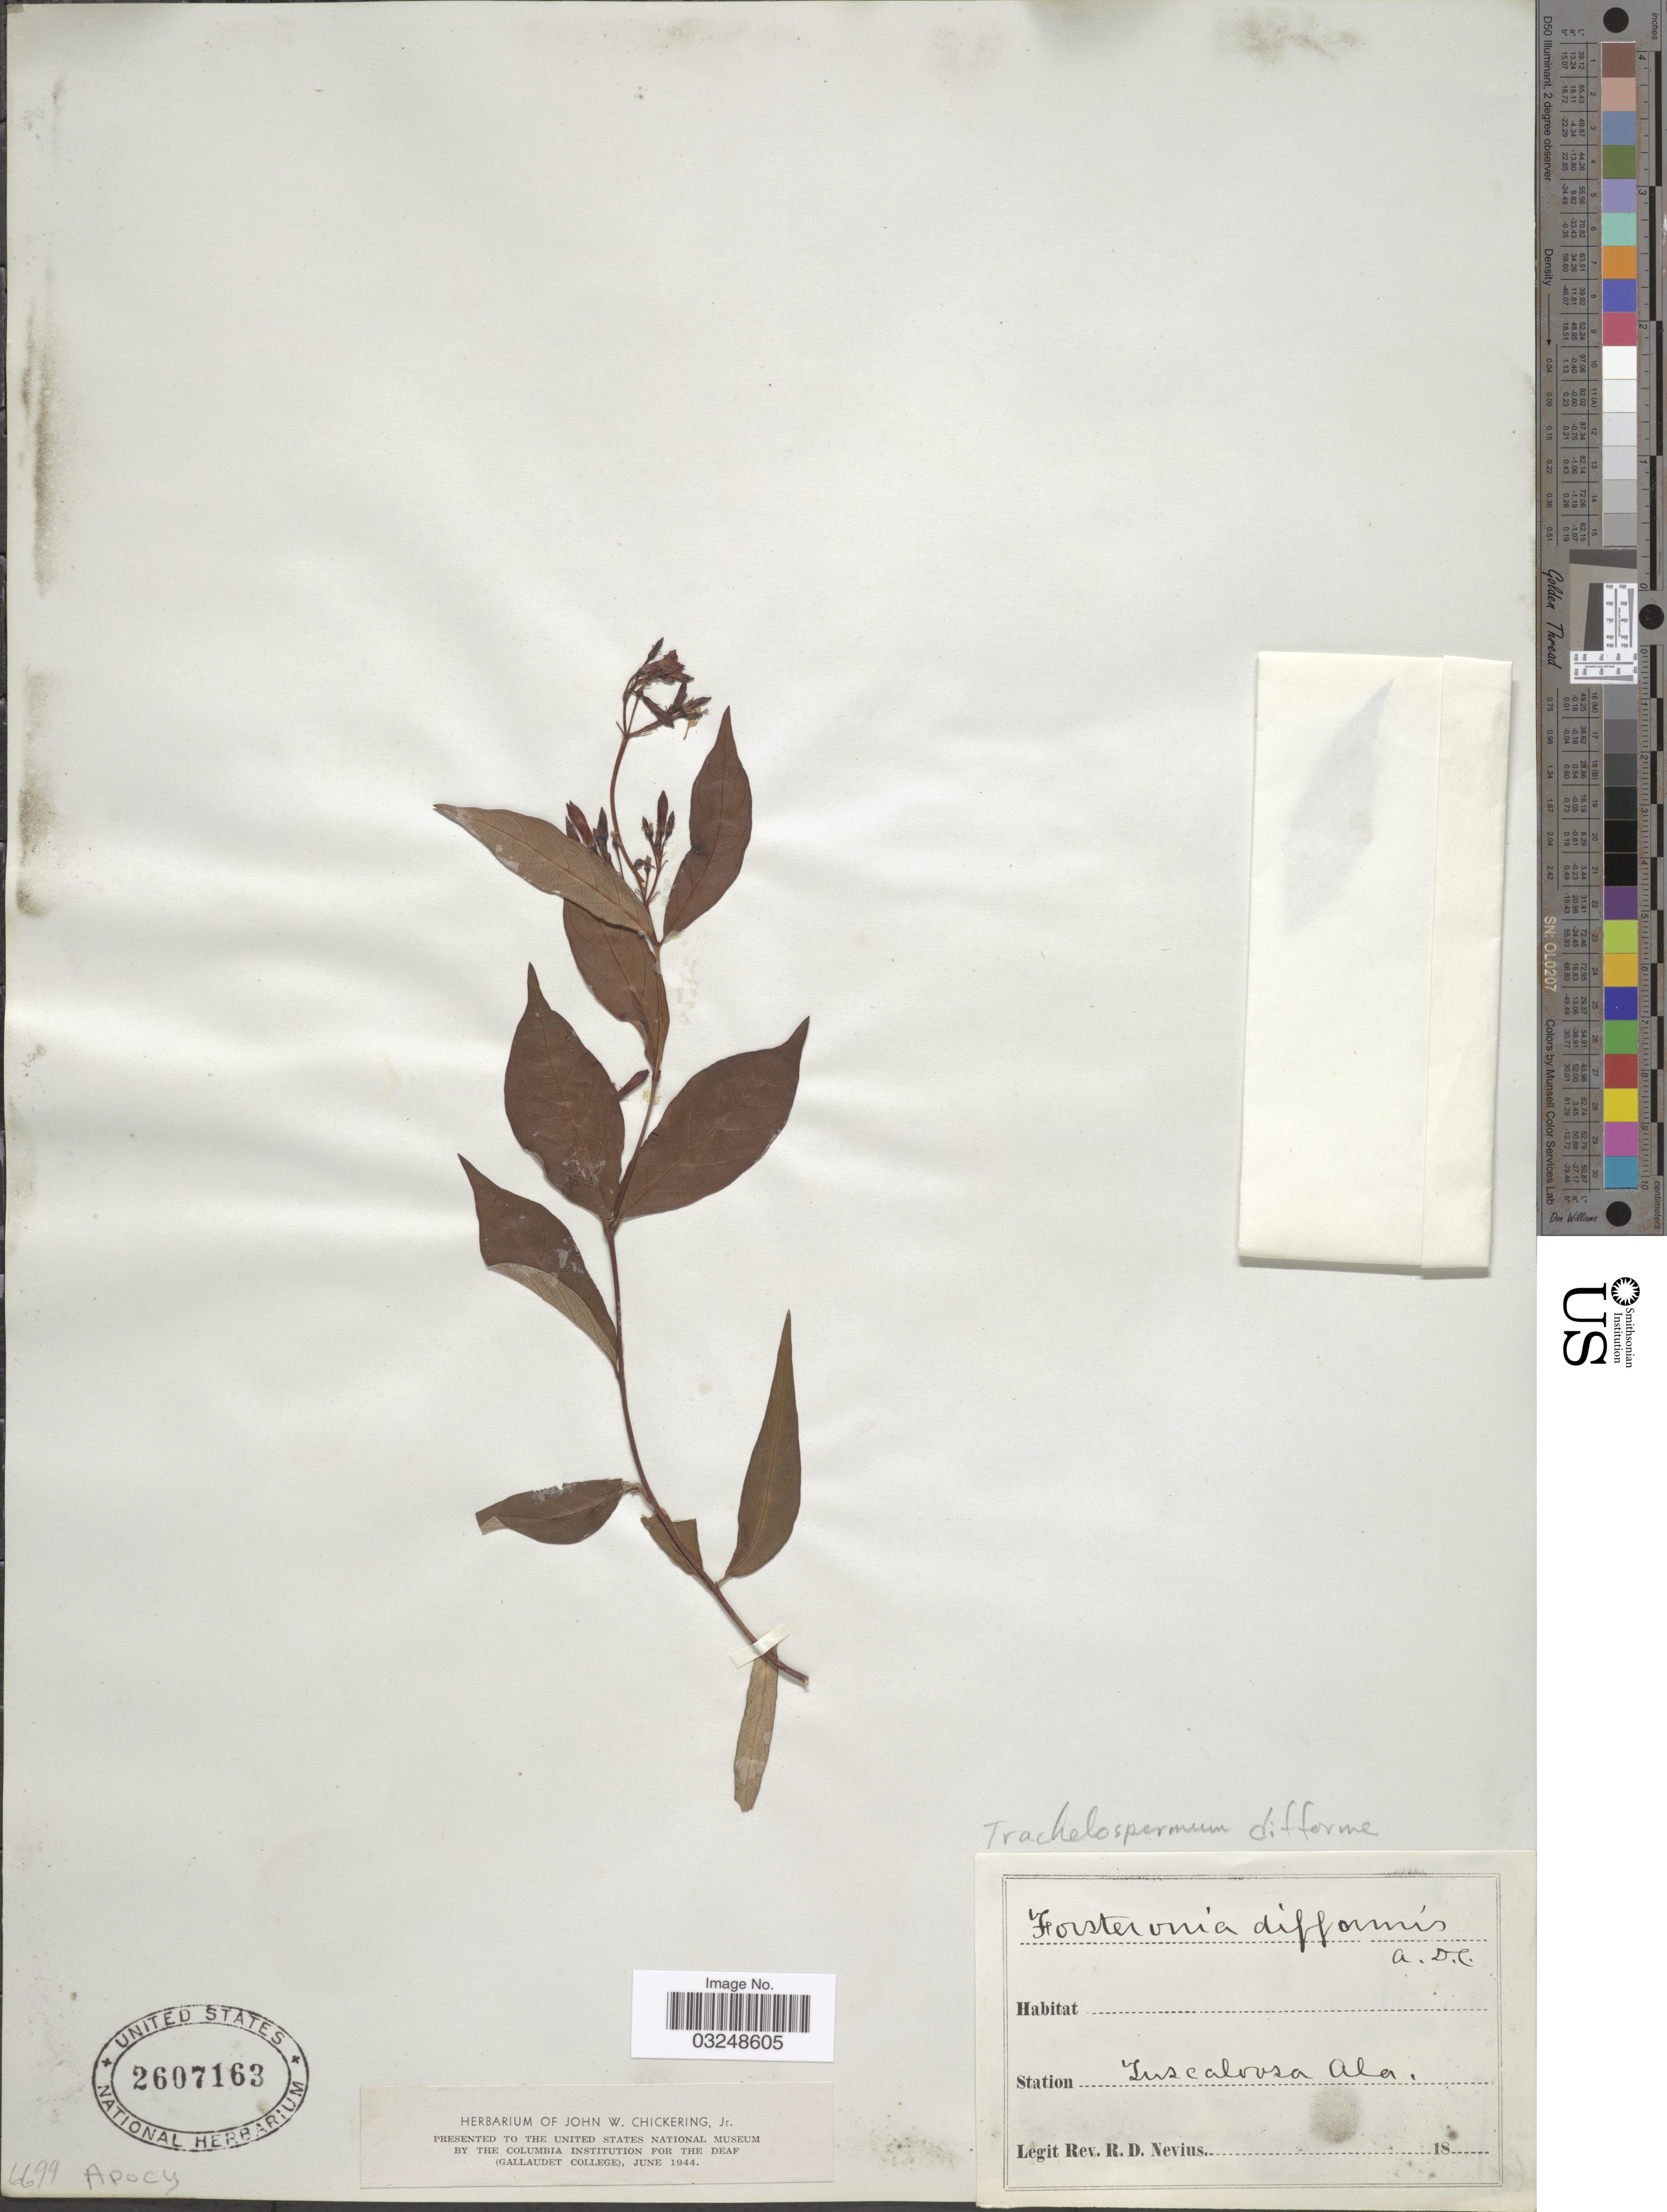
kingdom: Plantae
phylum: Tracheophyta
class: Magnoliopsida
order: Gentianales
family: Apocynaceae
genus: Trachelospermum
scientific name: Trachelospermum difforme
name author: (Walter) A. Gray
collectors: R. Nevius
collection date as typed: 18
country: United States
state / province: Alabama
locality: Station Tuscaloosa.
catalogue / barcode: US 2607163